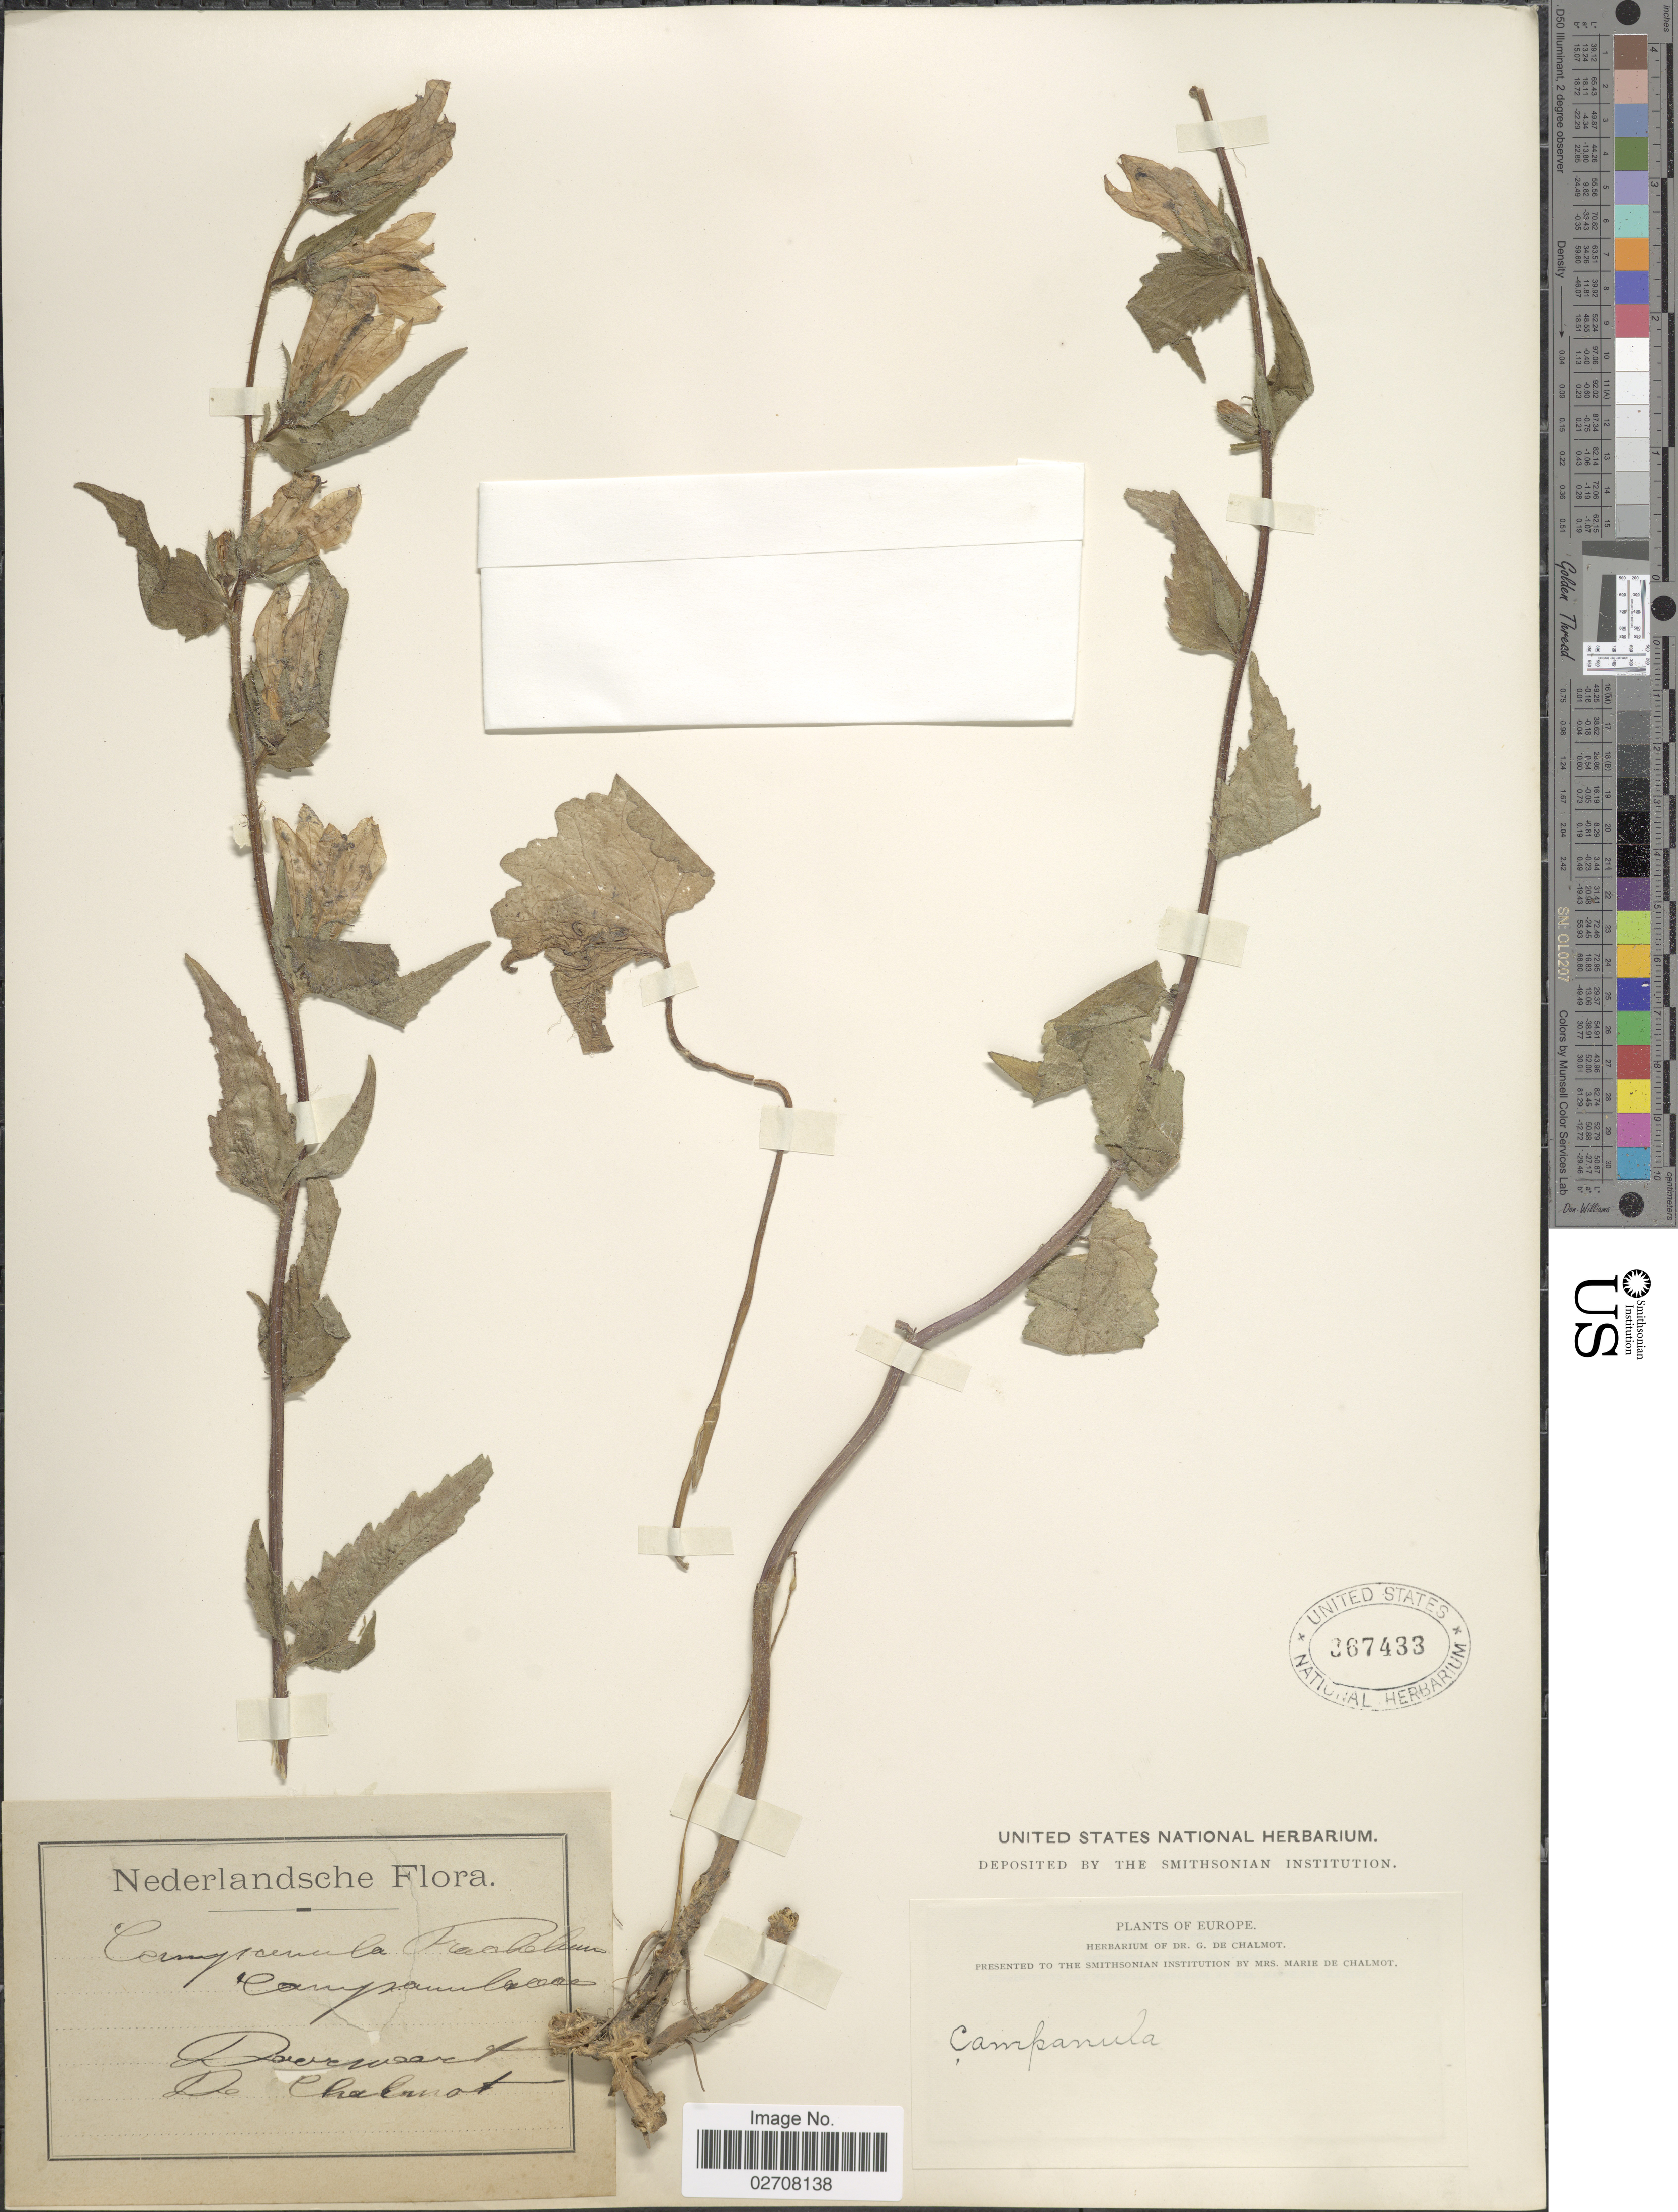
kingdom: Plantae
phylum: Tracheophyta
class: Magnoliopsida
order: Asterales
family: Campanulaceae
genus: Campanula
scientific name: Campanula trachelium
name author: L.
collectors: G. de Chalmot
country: Netherlands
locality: Dovewaard. [interpreted]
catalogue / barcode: US 367433